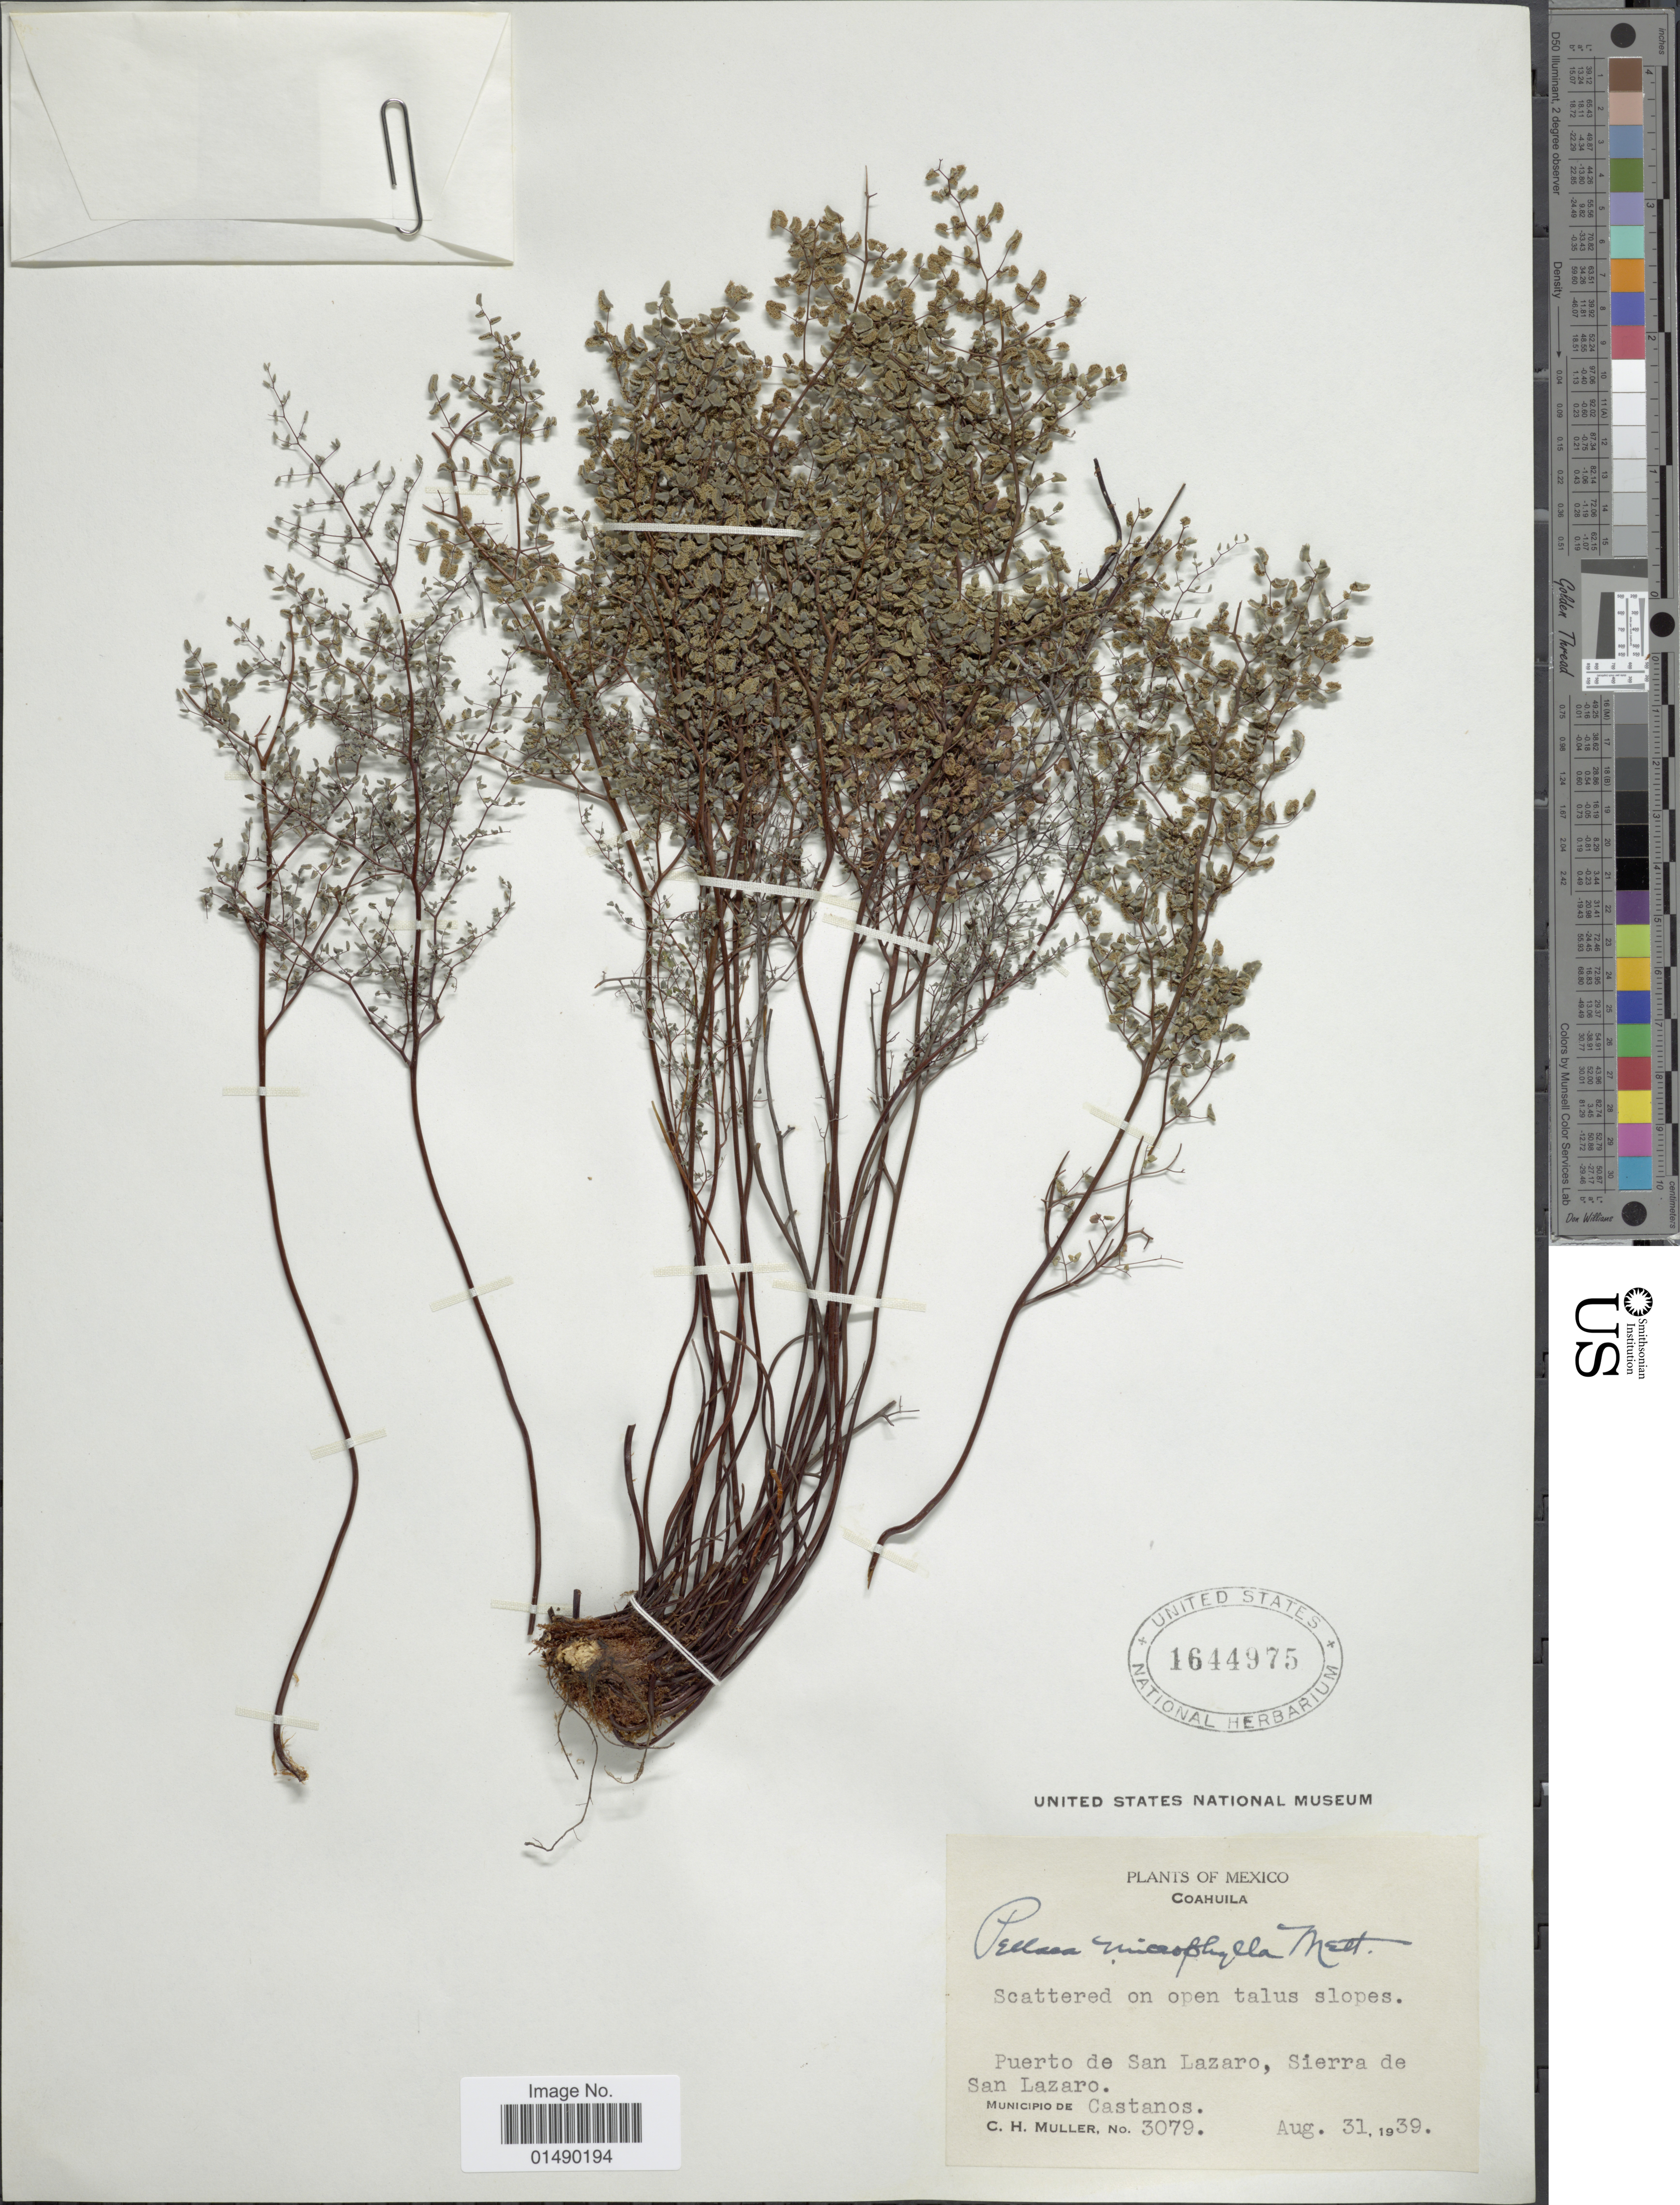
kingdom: Plantae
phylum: Tracheophyta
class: Polypodiopsida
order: Polypodiales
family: Pteridaceae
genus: Argyrochosma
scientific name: Argyrochosma microphylla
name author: (Mett. ex Kuhn) Windham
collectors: C. H. Müller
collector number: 3079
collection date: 1939-08-31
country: Mexico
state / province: Coahuila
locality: Mexico, Puerto de San Lazaro, Sierra de San Lazaro, Municipio de Castanos.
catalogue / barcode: US 1644975